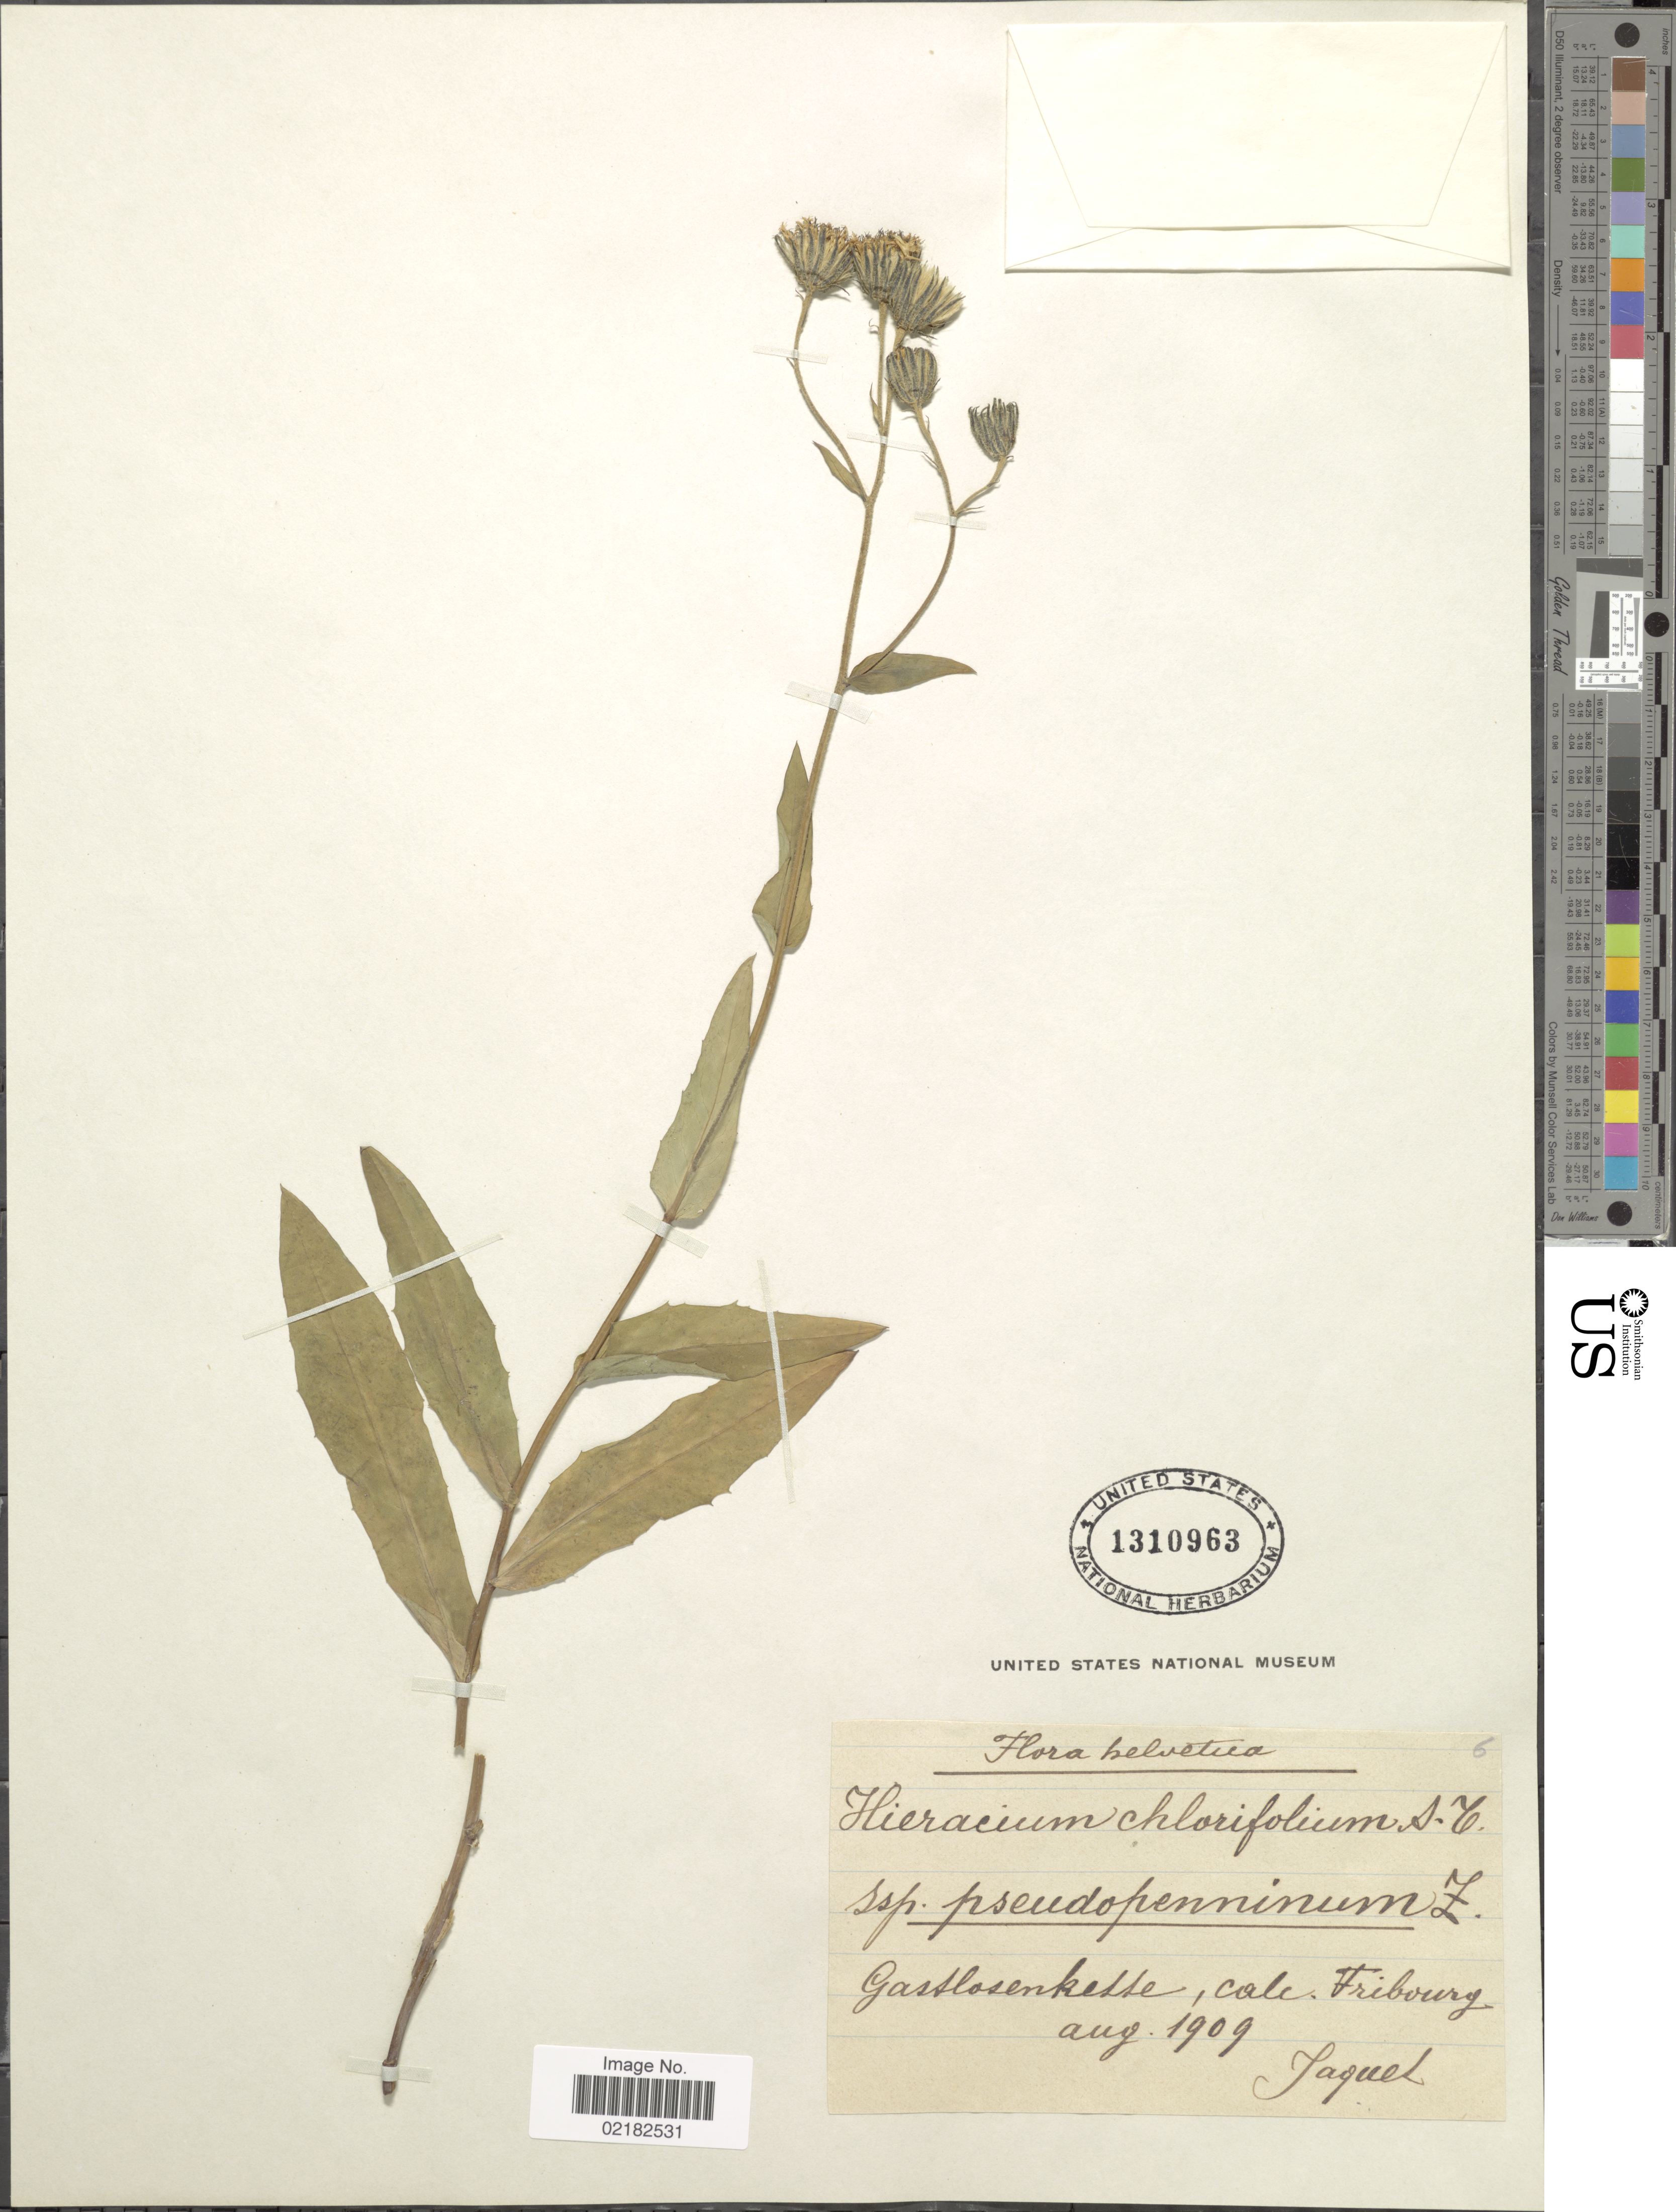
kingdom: Plantae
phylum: Tracheophyta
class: Magnoliopsida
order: Asterales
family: Asteraceae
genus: Hieracium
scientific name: Hieracium chlorifolium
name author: Arvet-Touvet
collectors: -. Jaquel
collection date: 1909-08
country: Switzerland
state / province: Fribourg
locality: Helvetica, Gastlosen Kette.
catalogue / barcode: US 1310963